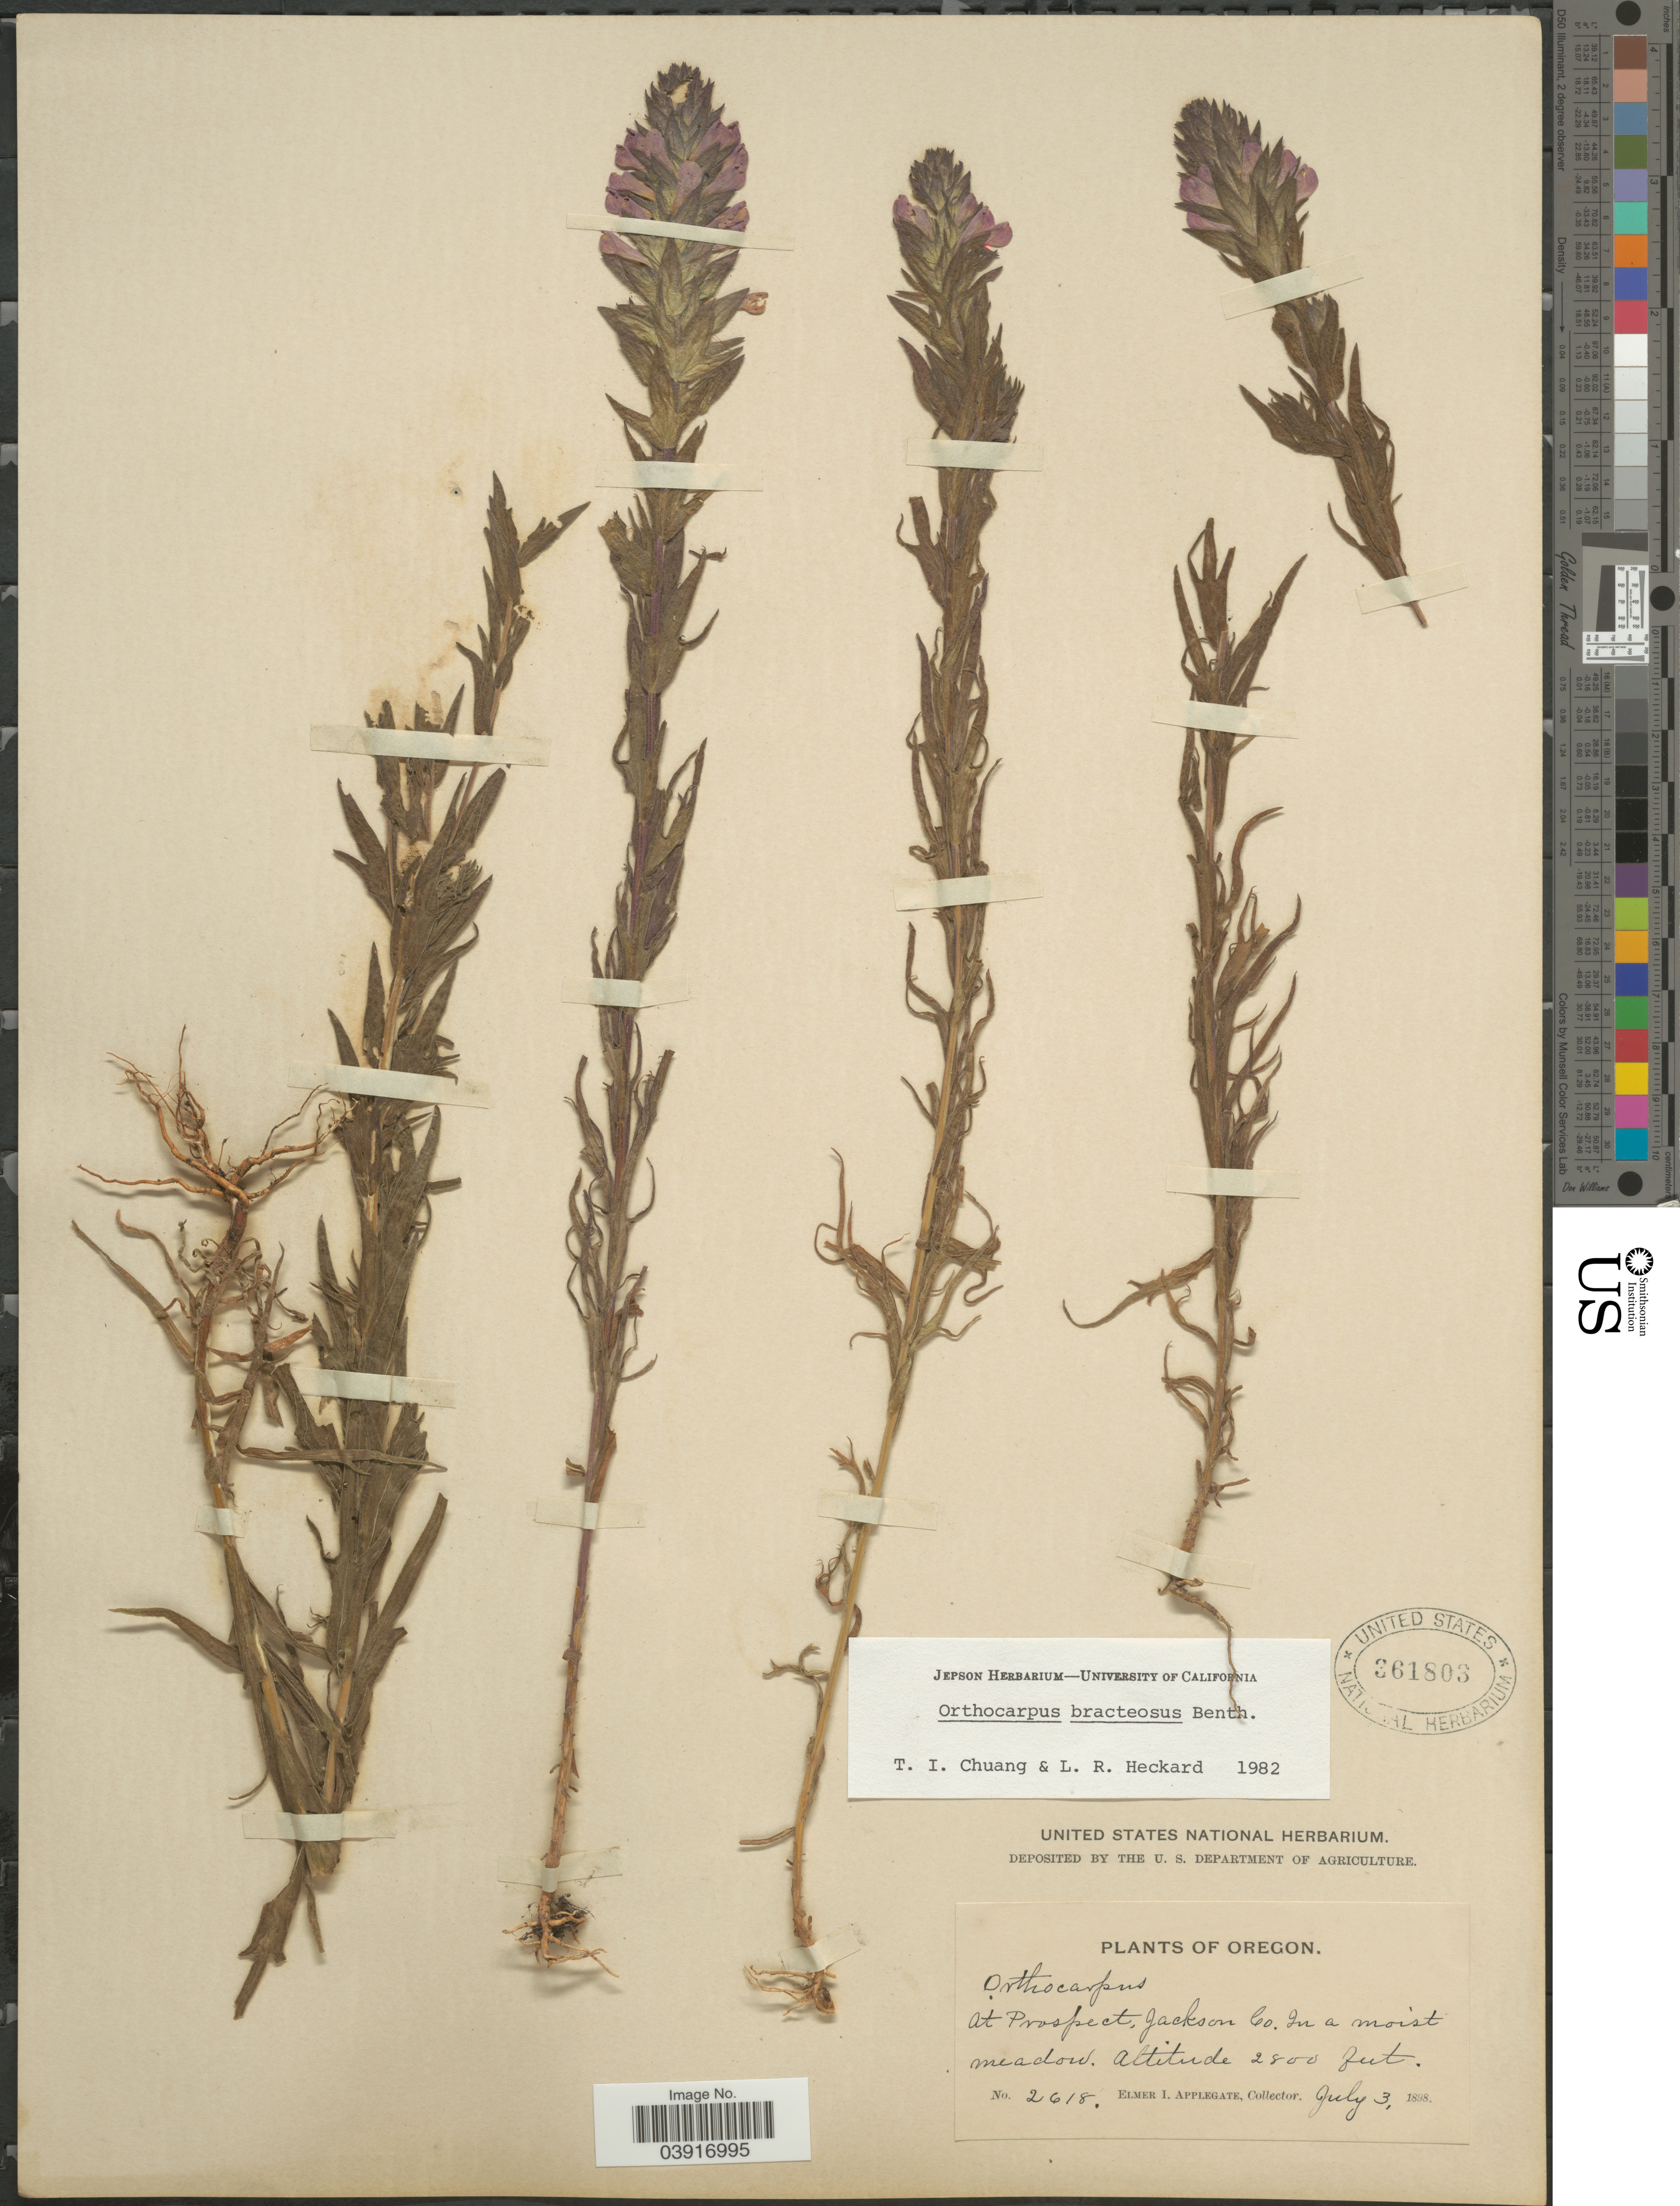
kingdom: Plantae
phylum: Tracheophyta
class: Magnoliopsida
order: Lamiales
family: Orobanchaceae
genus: Orthocarpus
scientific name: Orthocarpus bracteosus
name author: Benth.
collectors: E. I. Applegate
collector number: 2618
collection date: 1898-07-03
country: United States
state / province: Oregon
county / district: Jackson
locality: At Prospect, Jackson Co.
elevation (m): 853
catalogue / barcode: US 361803